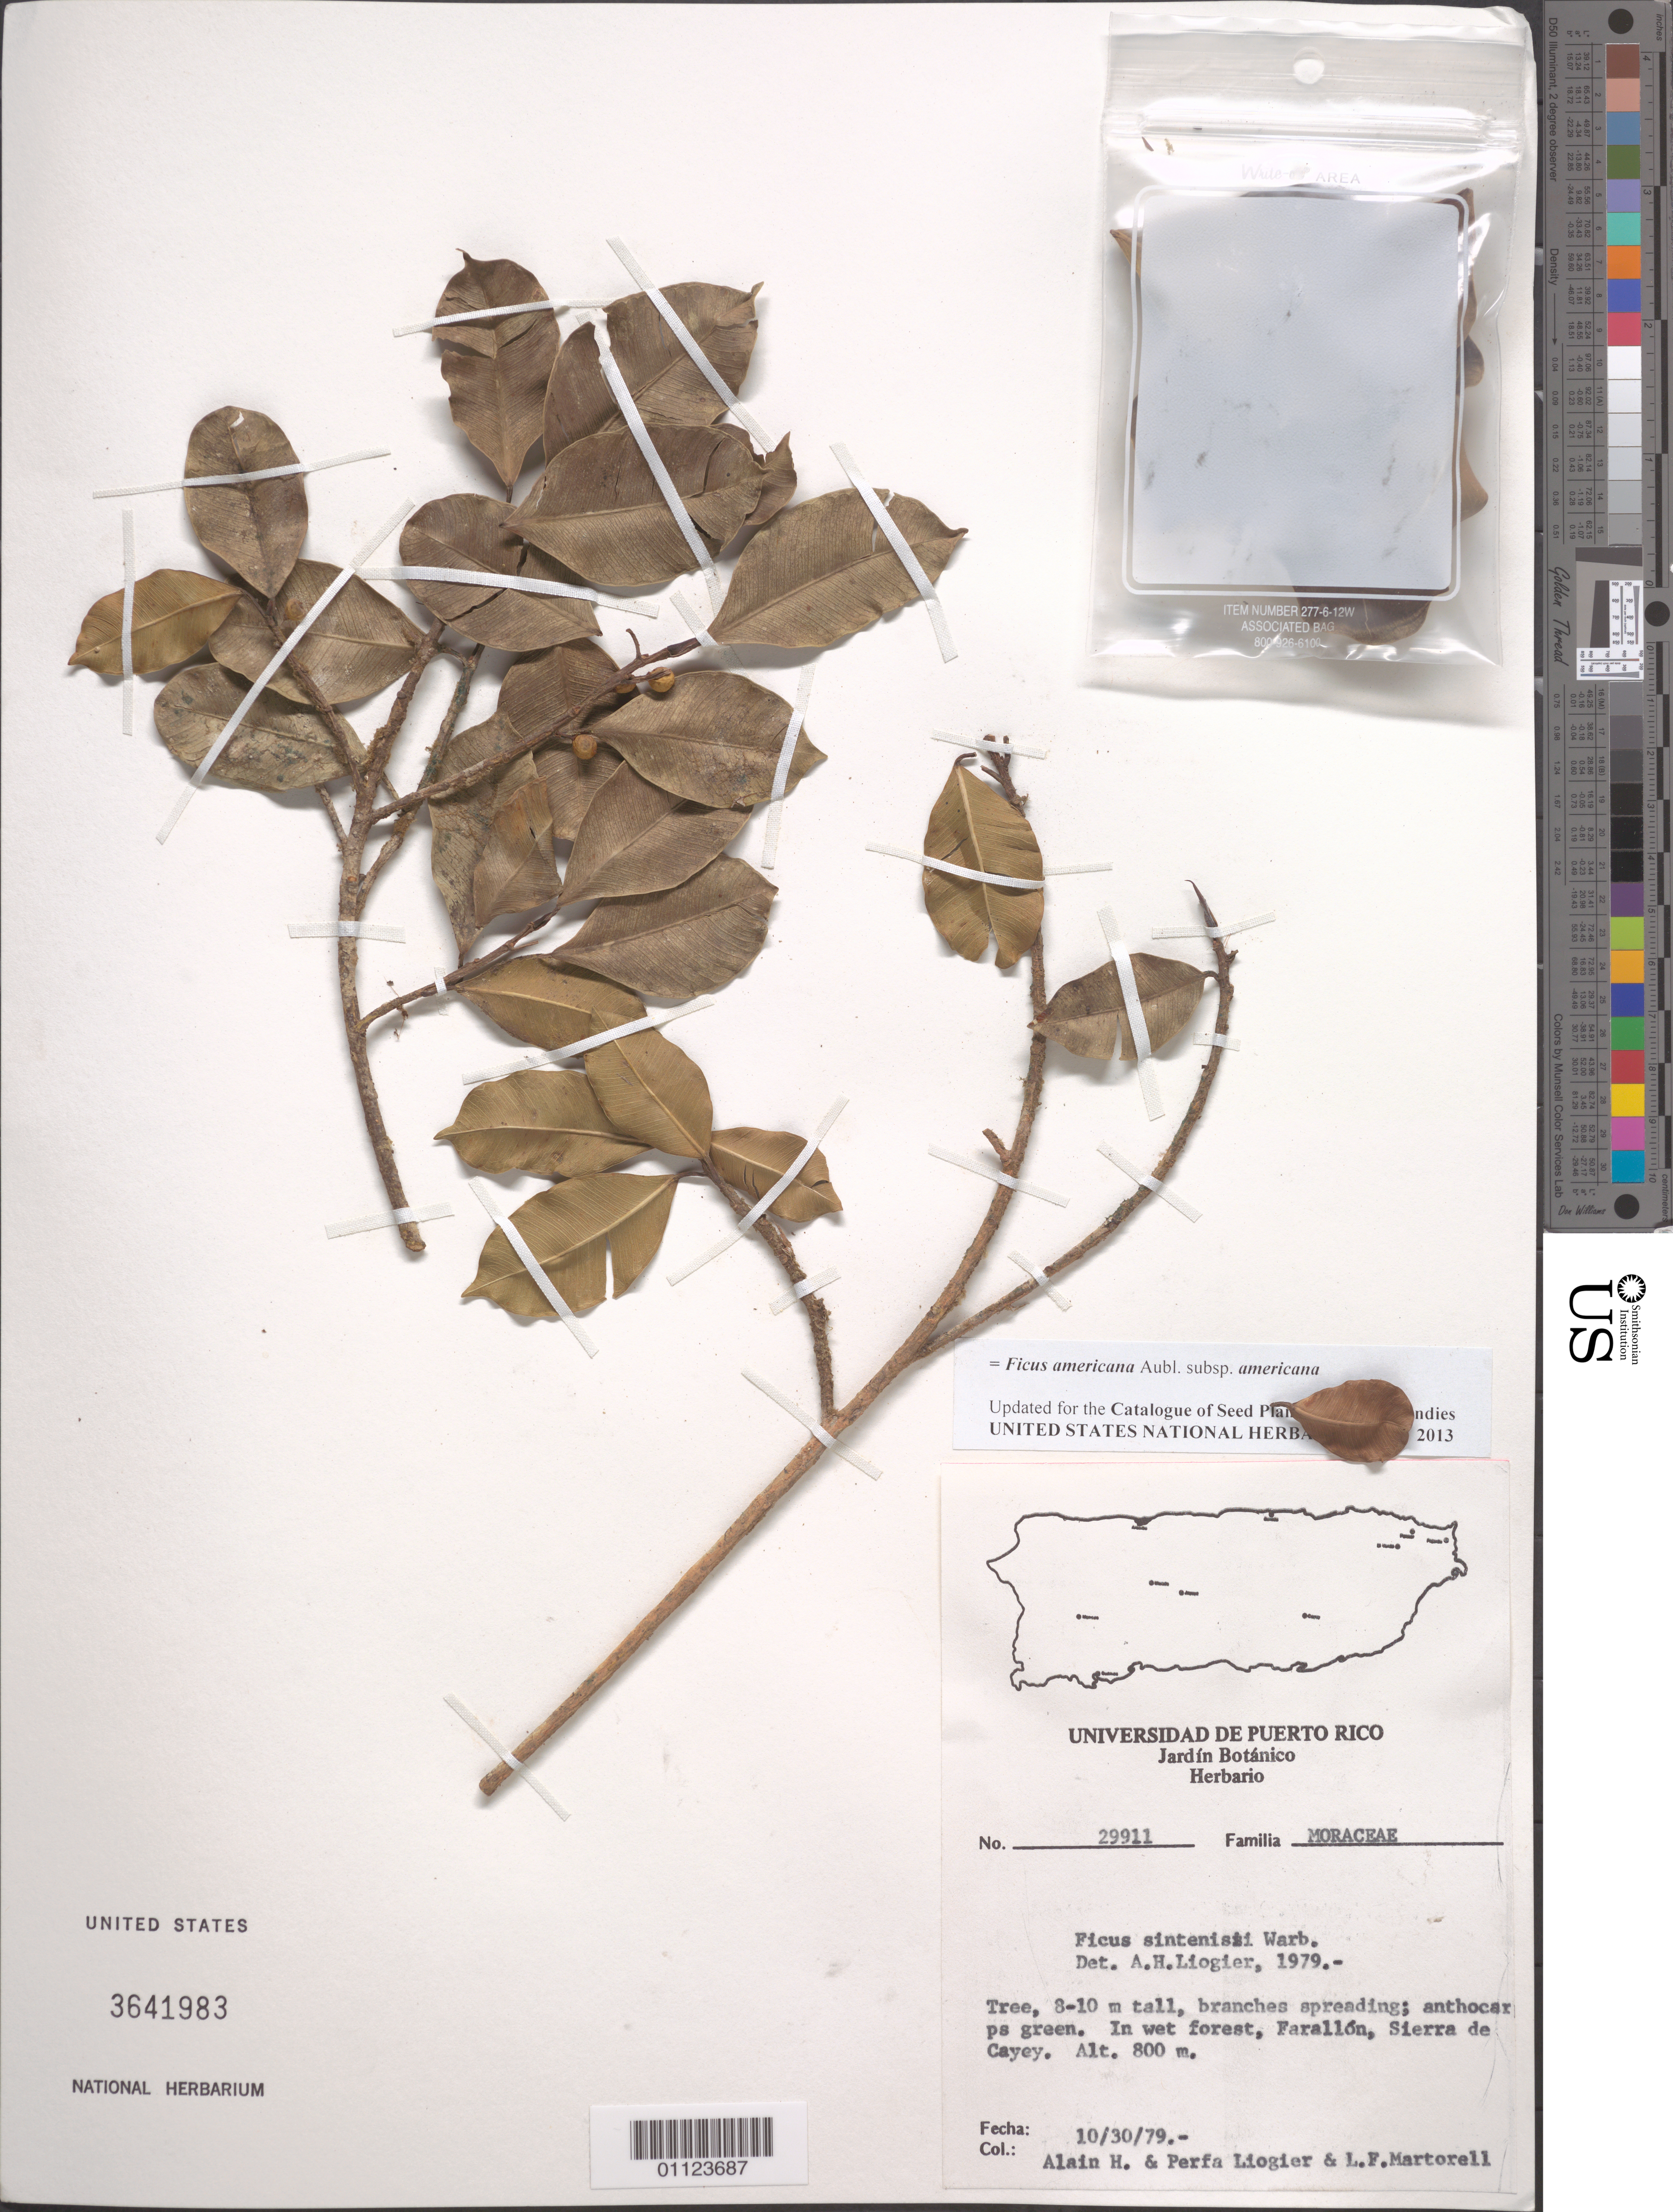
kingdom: Plantae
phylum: Tracheophyta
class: Magnoliopsida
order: Rosales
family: Moraceae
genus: Ficus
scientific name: Ficus americana subsp. americana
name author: Aubl.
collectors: A. H. Liogier, M. P. Liogier & L. Martorell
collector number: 29911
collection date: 1979-10-30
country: Puerto Rico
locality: Sierra de Cayey, near Farallón.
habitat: In wet forest.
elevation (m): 800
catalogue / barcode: US 3641983